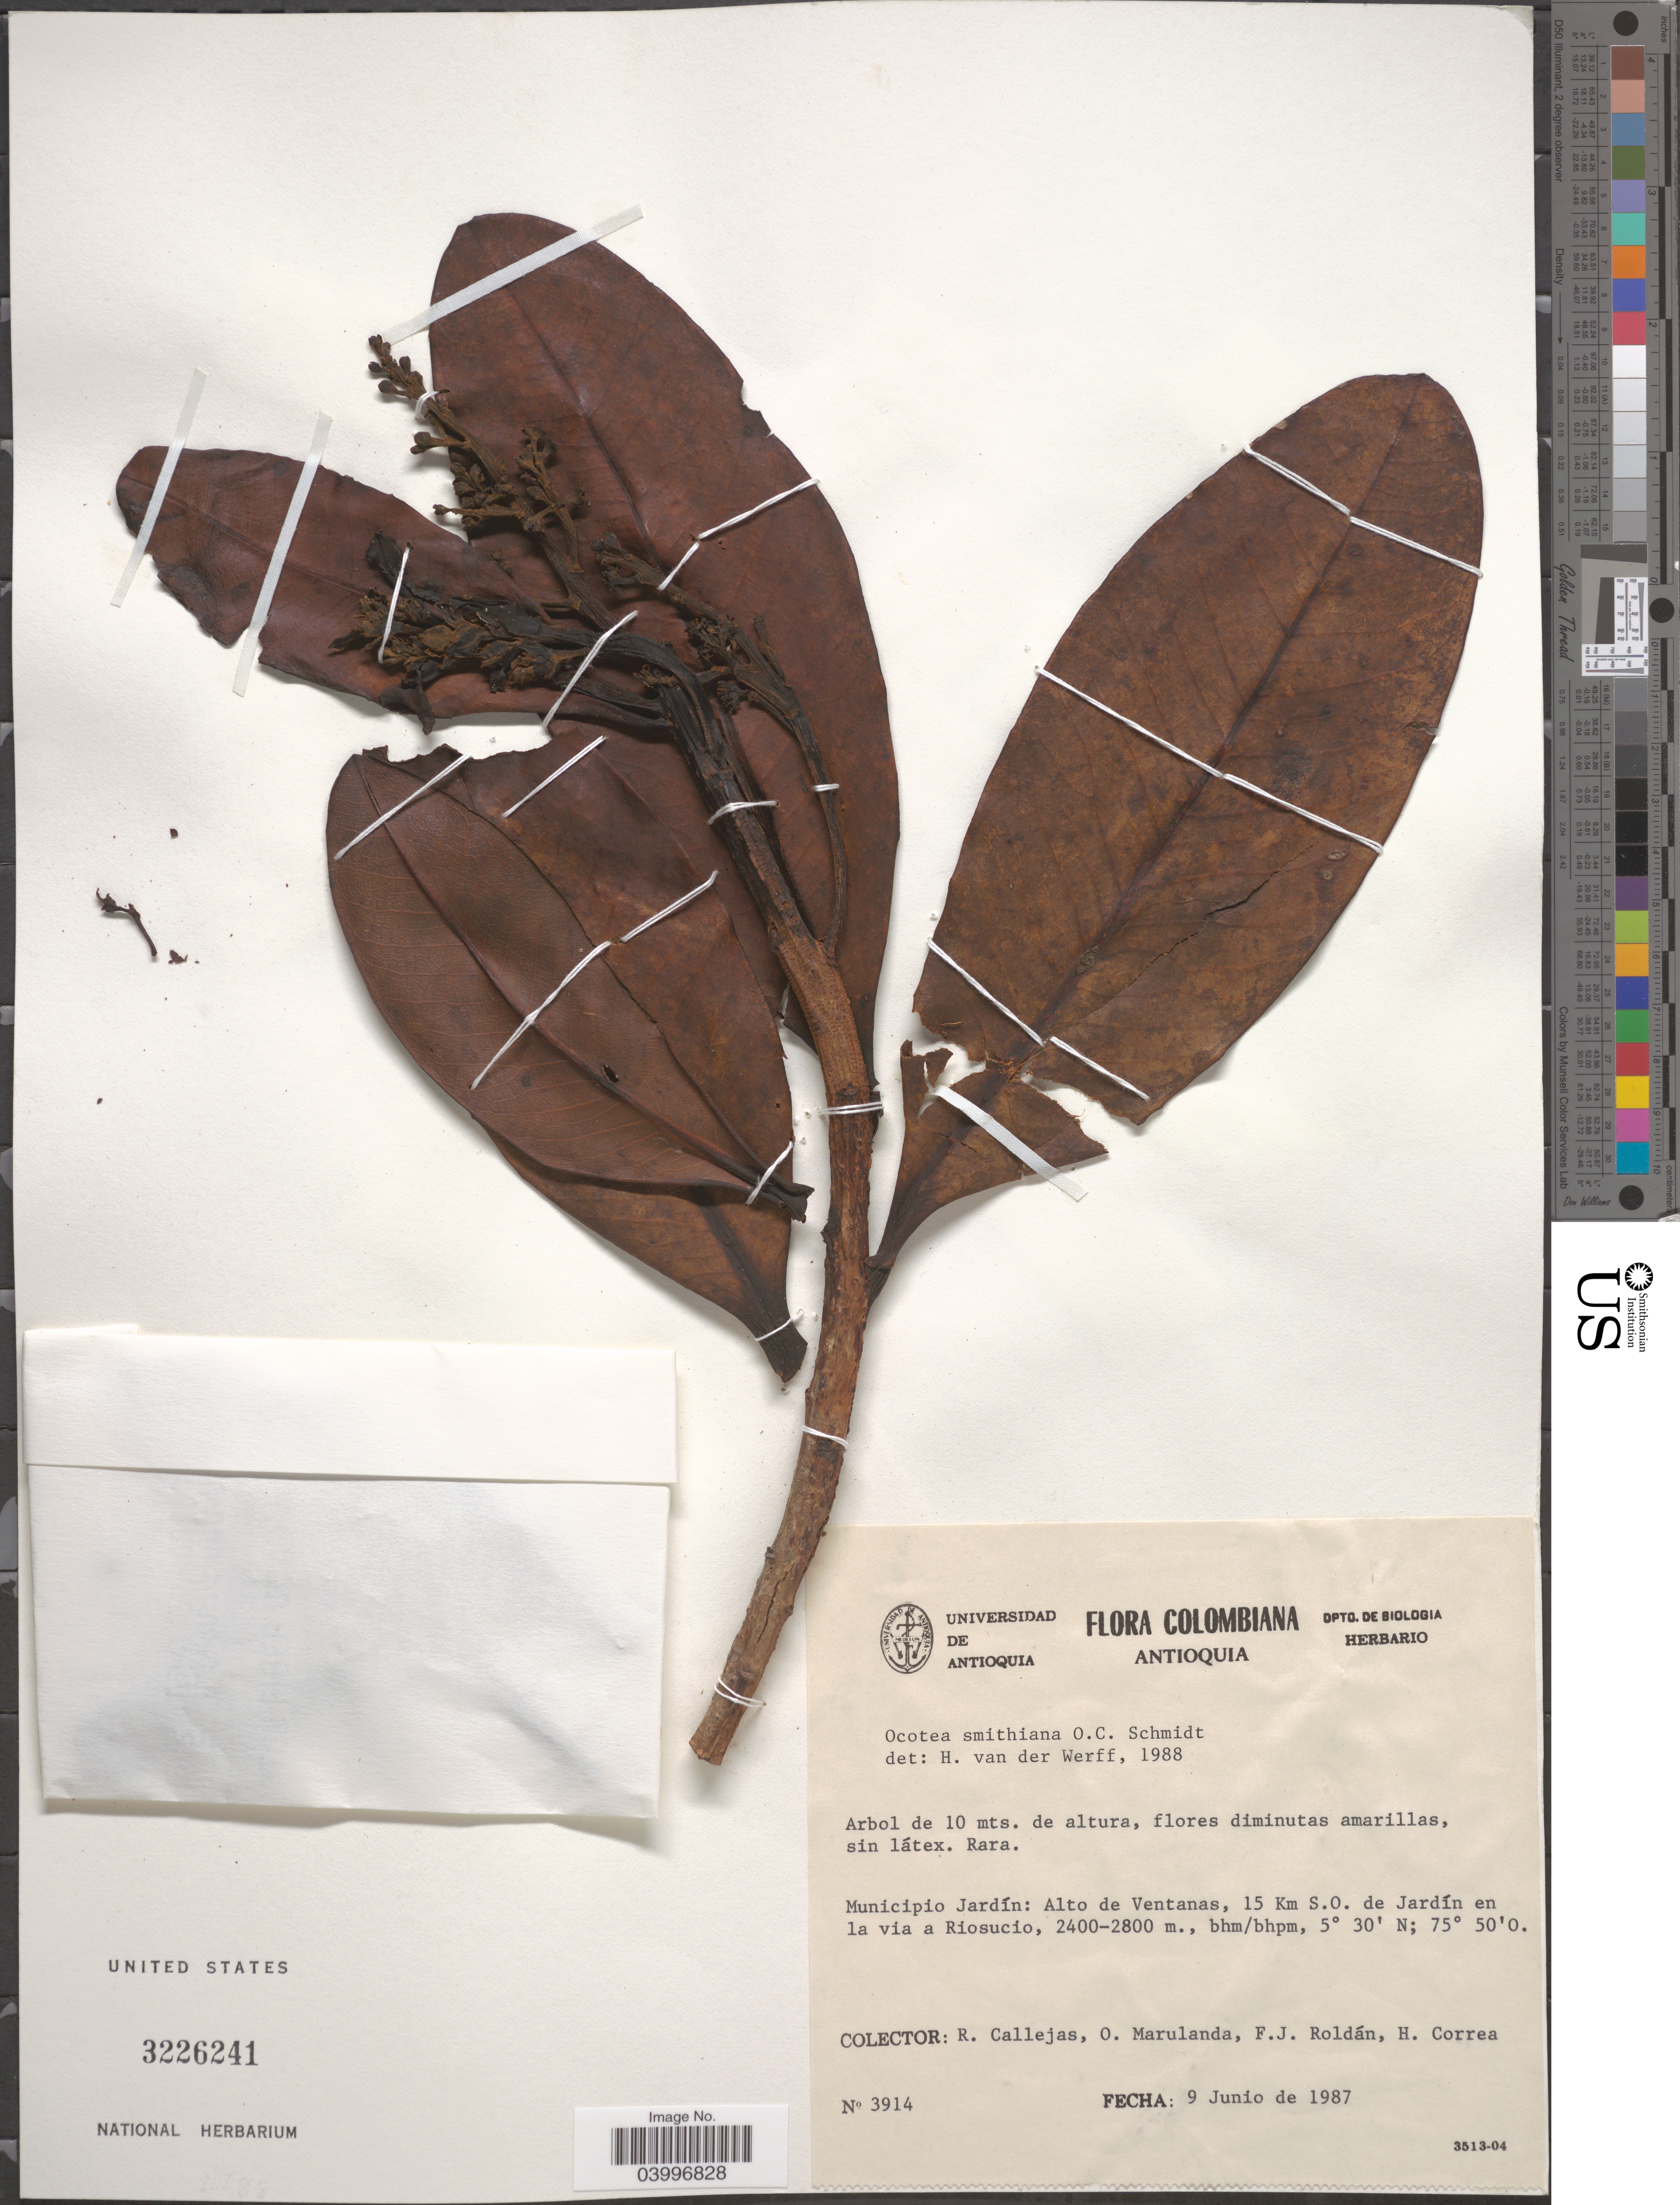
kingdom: Plantae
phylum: Tracheophyta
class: Magnoliopsida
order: Laurales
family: Lauraceae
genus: Ocotea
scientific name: Ocotea lorda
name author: van der Werff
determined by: Dorr, L. J., (BOT), Smithsonian Institution - National Museum of Natural History (UNITED STATES)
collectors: R. Callejas, O. Marulanda, F. J. Roldán & H. Correa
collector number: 3914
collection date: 1987-06-09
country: Colombia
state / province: Antioquia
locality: Municipio Jardín: Alto de Ventanas, 15 Km S.O. de Jardín en la via a Riosucio.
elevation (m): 2400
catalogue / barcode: US 3226241